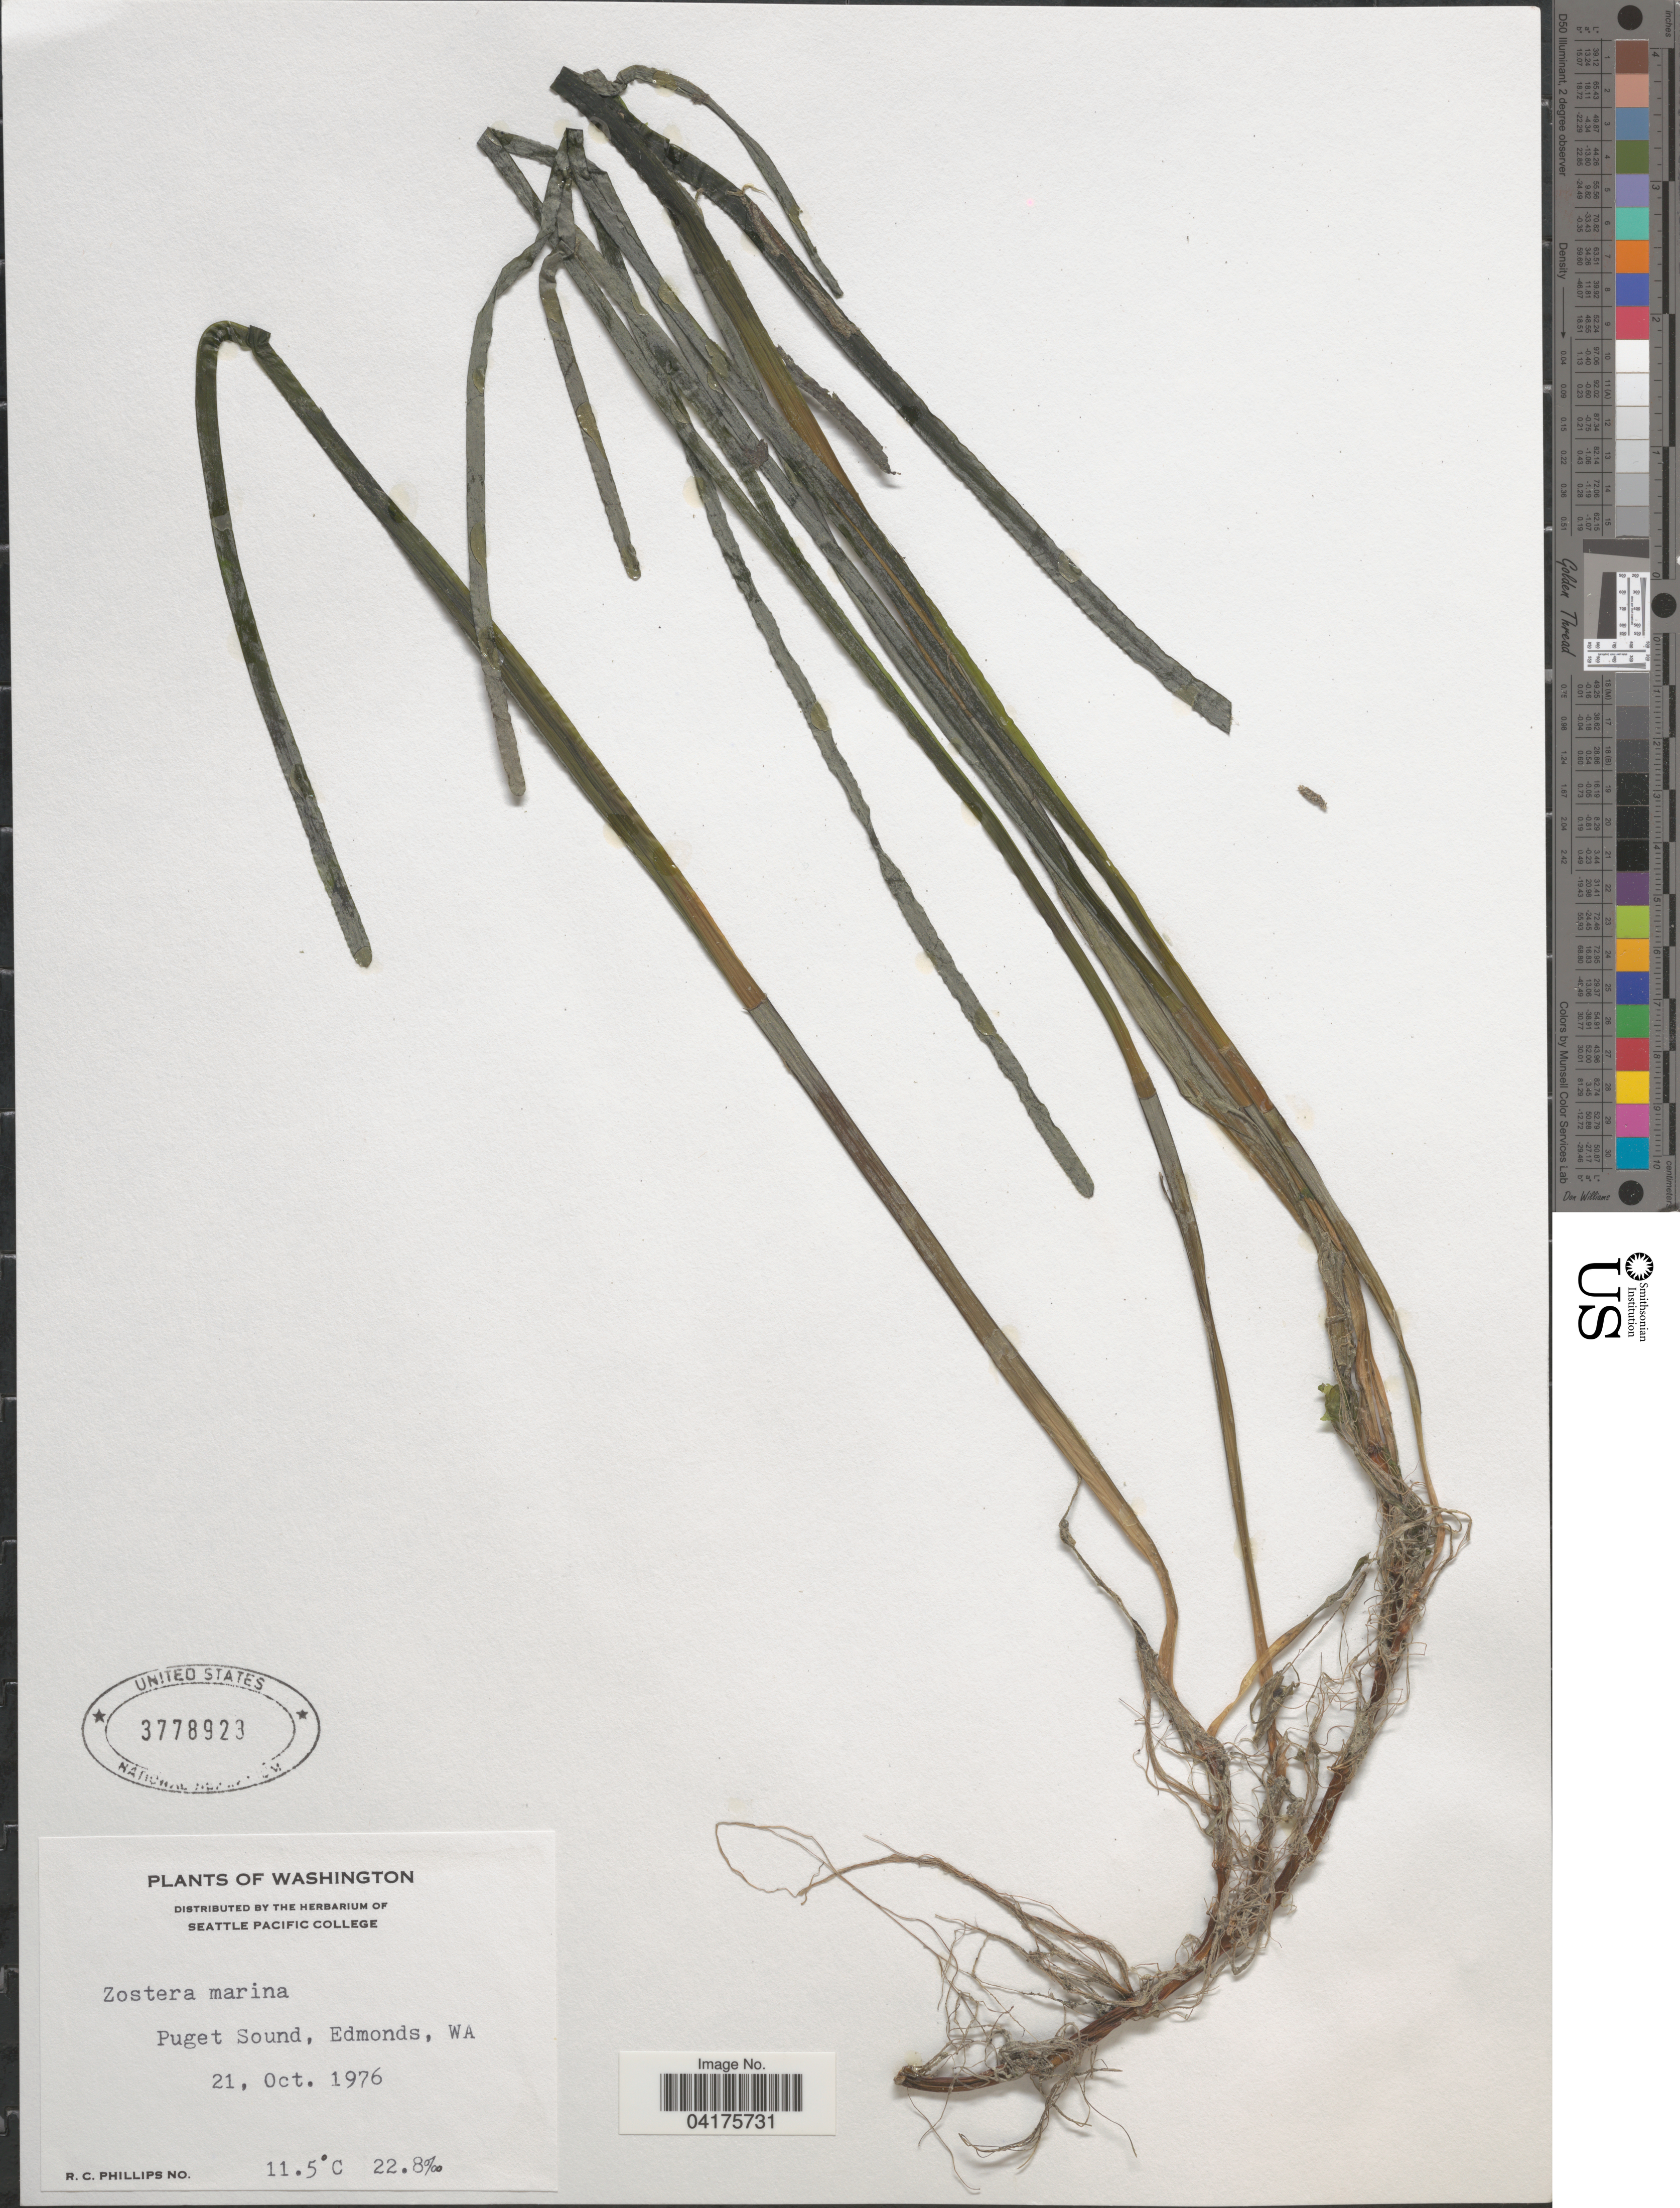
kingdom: Plantae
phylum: Tracheophyta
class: Liliopsida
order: Alismatales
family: Zosteraceae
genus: Zostera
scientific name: Zostera marina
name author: L.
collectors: R. C. Phillips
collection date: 1976-10-21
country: United States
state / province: Washington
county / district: King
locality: Puget Sound, Edmonds.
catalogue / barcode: US 3778923